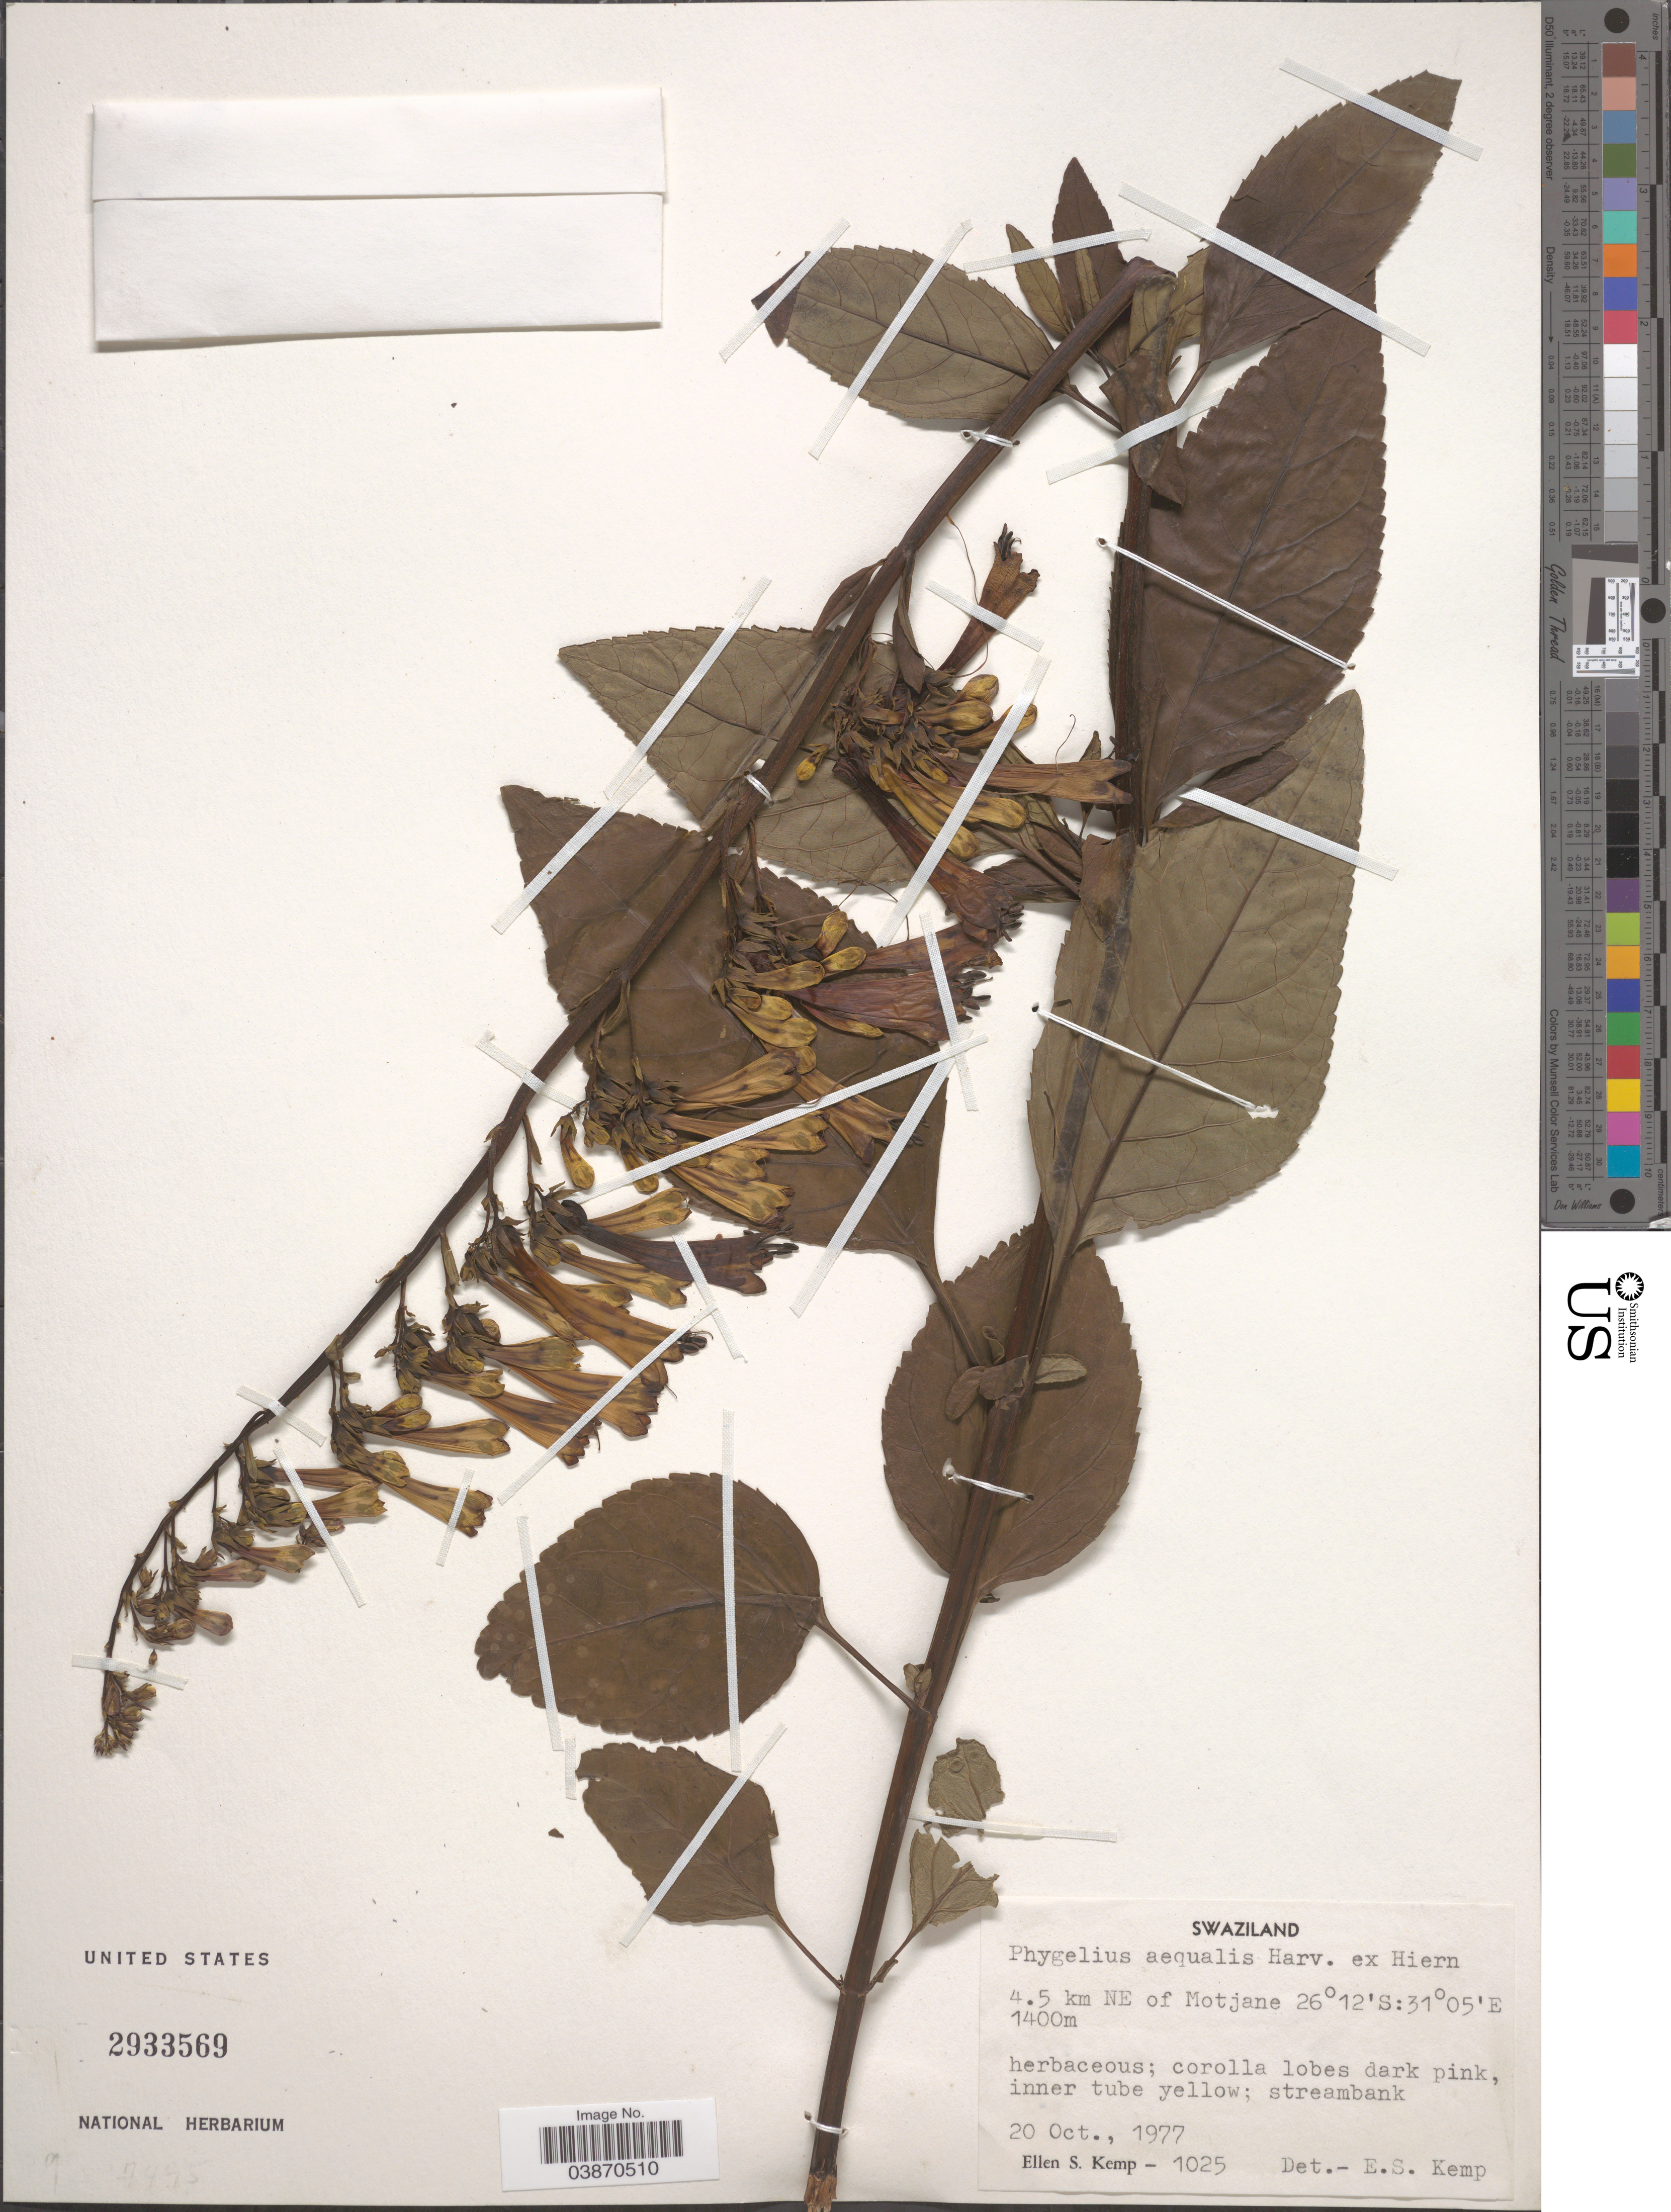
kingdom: Plantae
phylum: Tracheophyta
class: Magnoliopsida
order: Lamiales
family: Scrophulariaceae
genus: Phygelius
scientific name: Phygelius aequalis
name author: Harv. ex Hiern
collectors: E. S. Kemp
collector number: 1025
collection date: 1977-10-20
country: Eswatini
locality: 4.5 km NE of Motjane.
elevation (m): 1400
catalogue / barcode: US 2933569